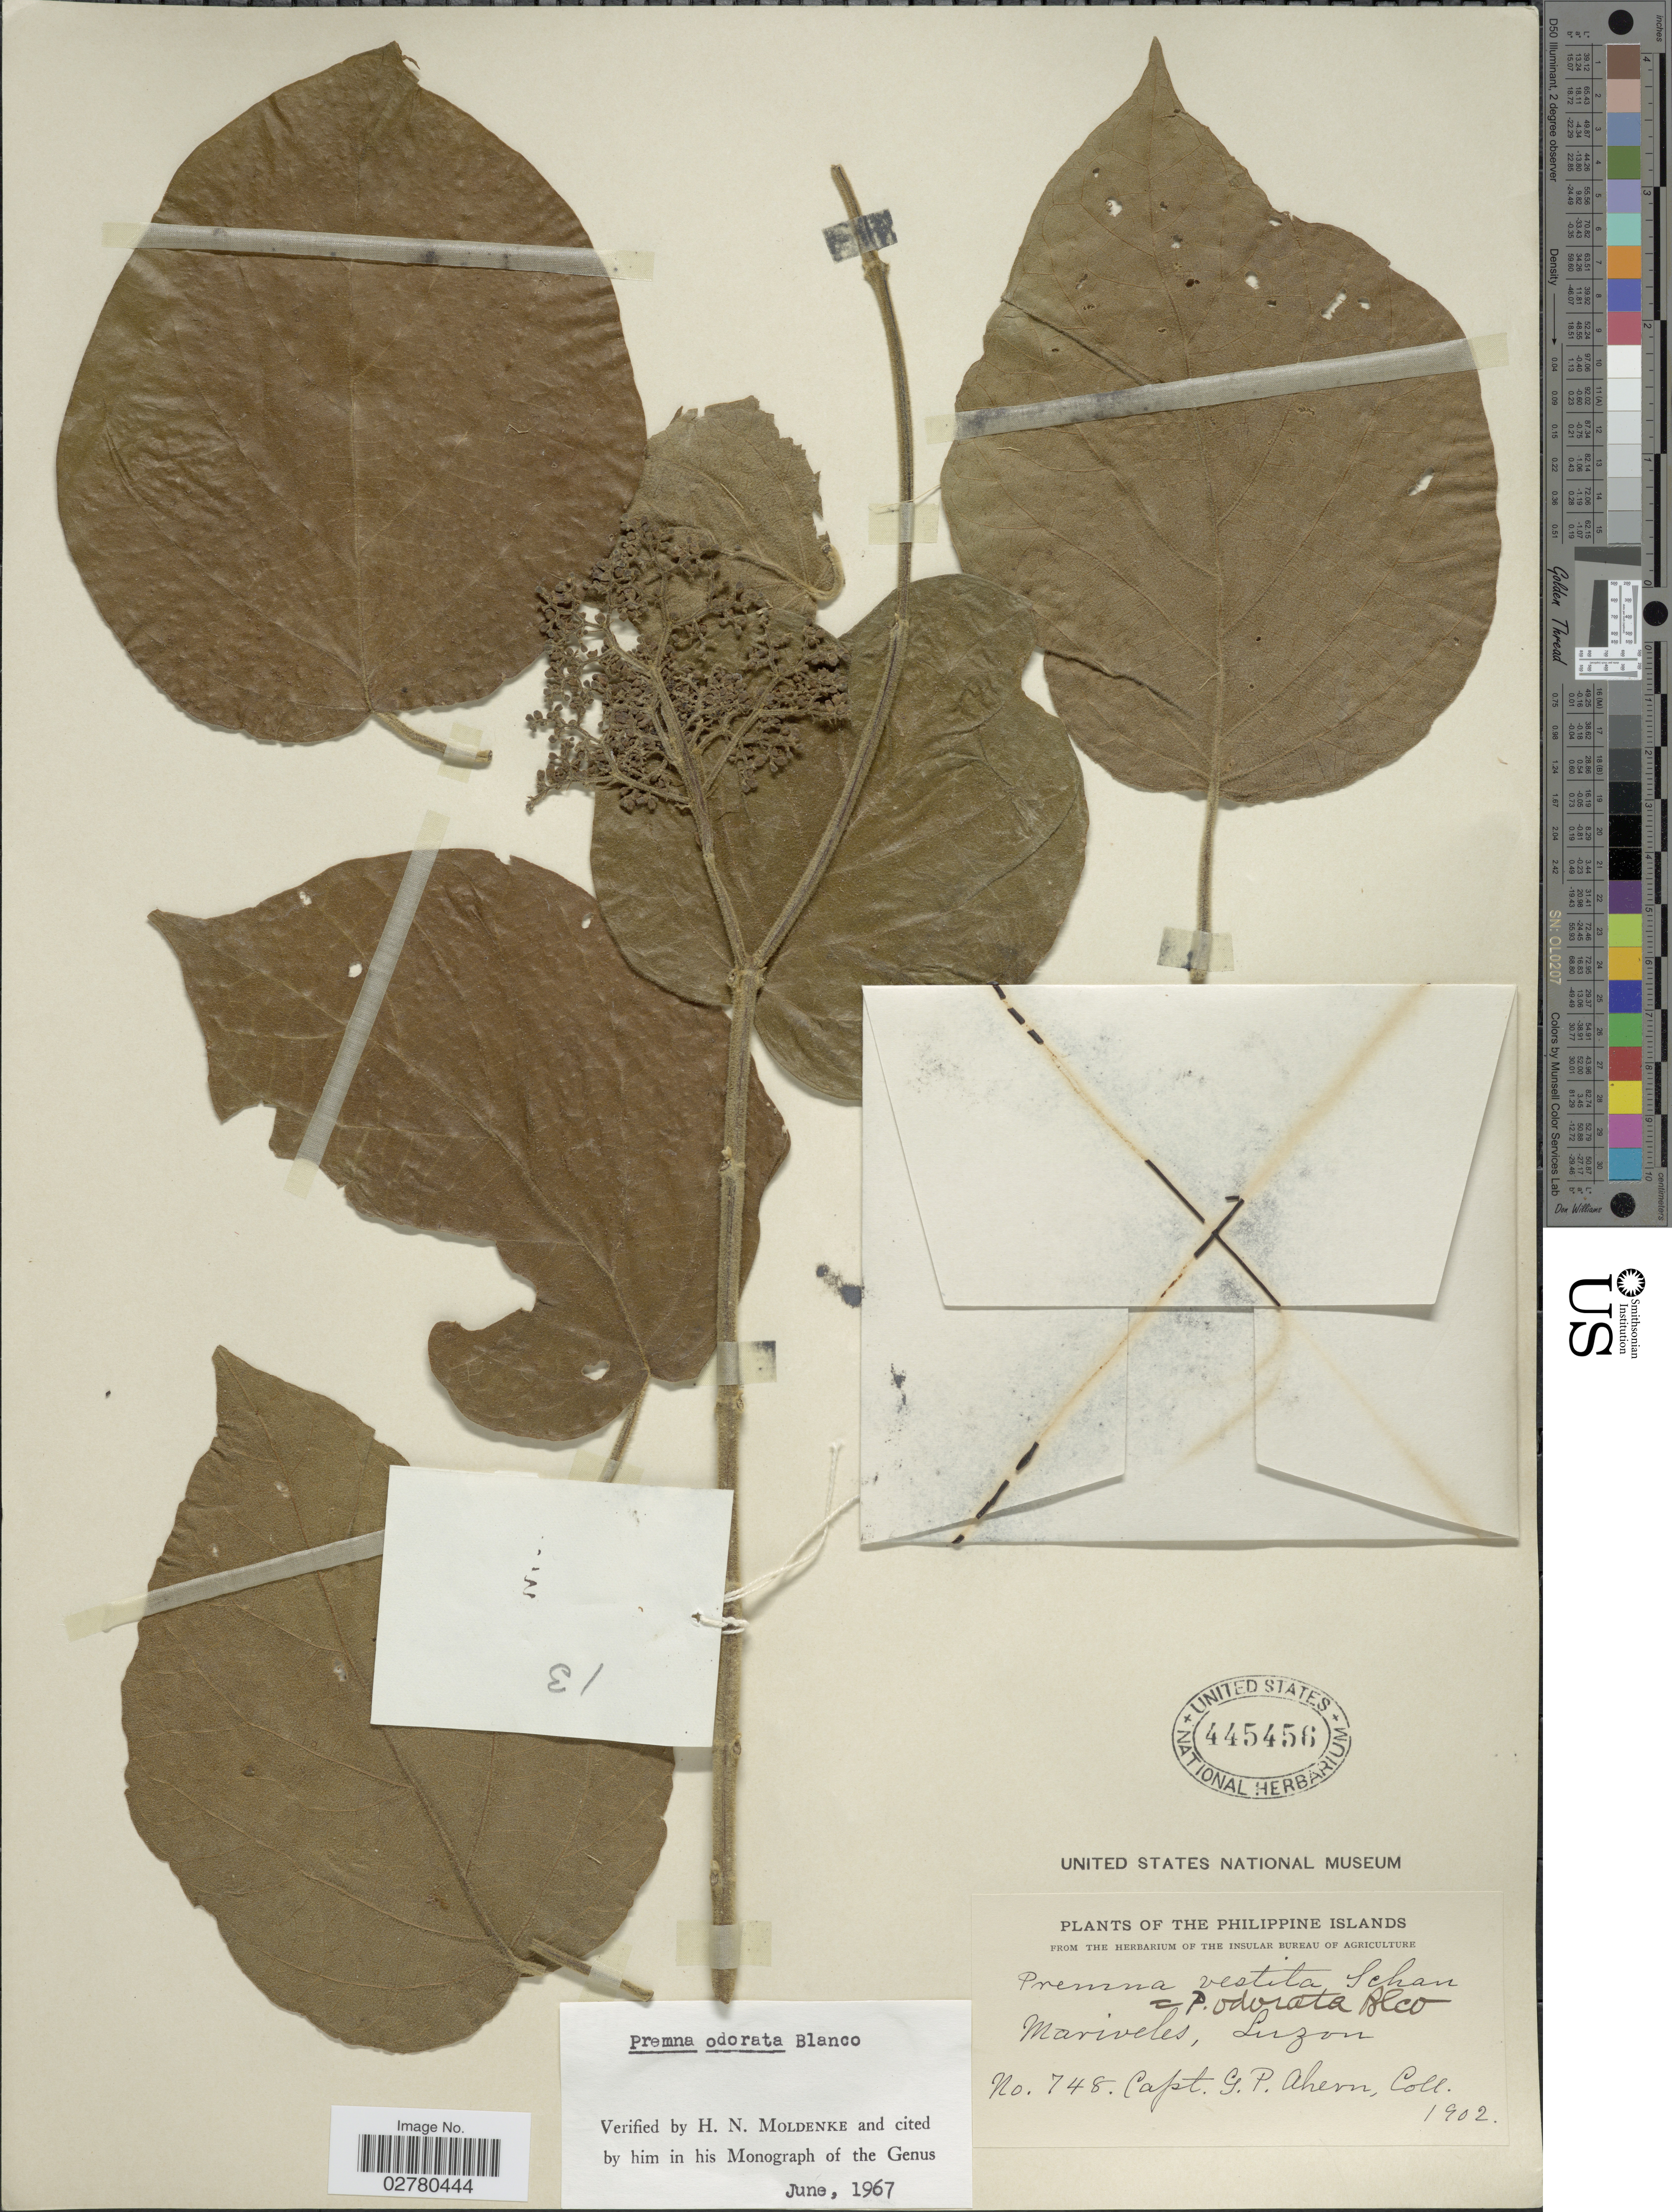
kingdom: Plantae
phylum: Tracheophyta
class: Magnoliopsida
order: Lamiales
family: Lamiaceae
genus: Premna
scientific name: Premna odorata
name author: Blanco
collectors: G. Ahern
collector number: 748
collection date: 1902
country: Philippines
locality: Philippine Islands, Mariveles, Luzon.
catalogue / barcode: US 445456